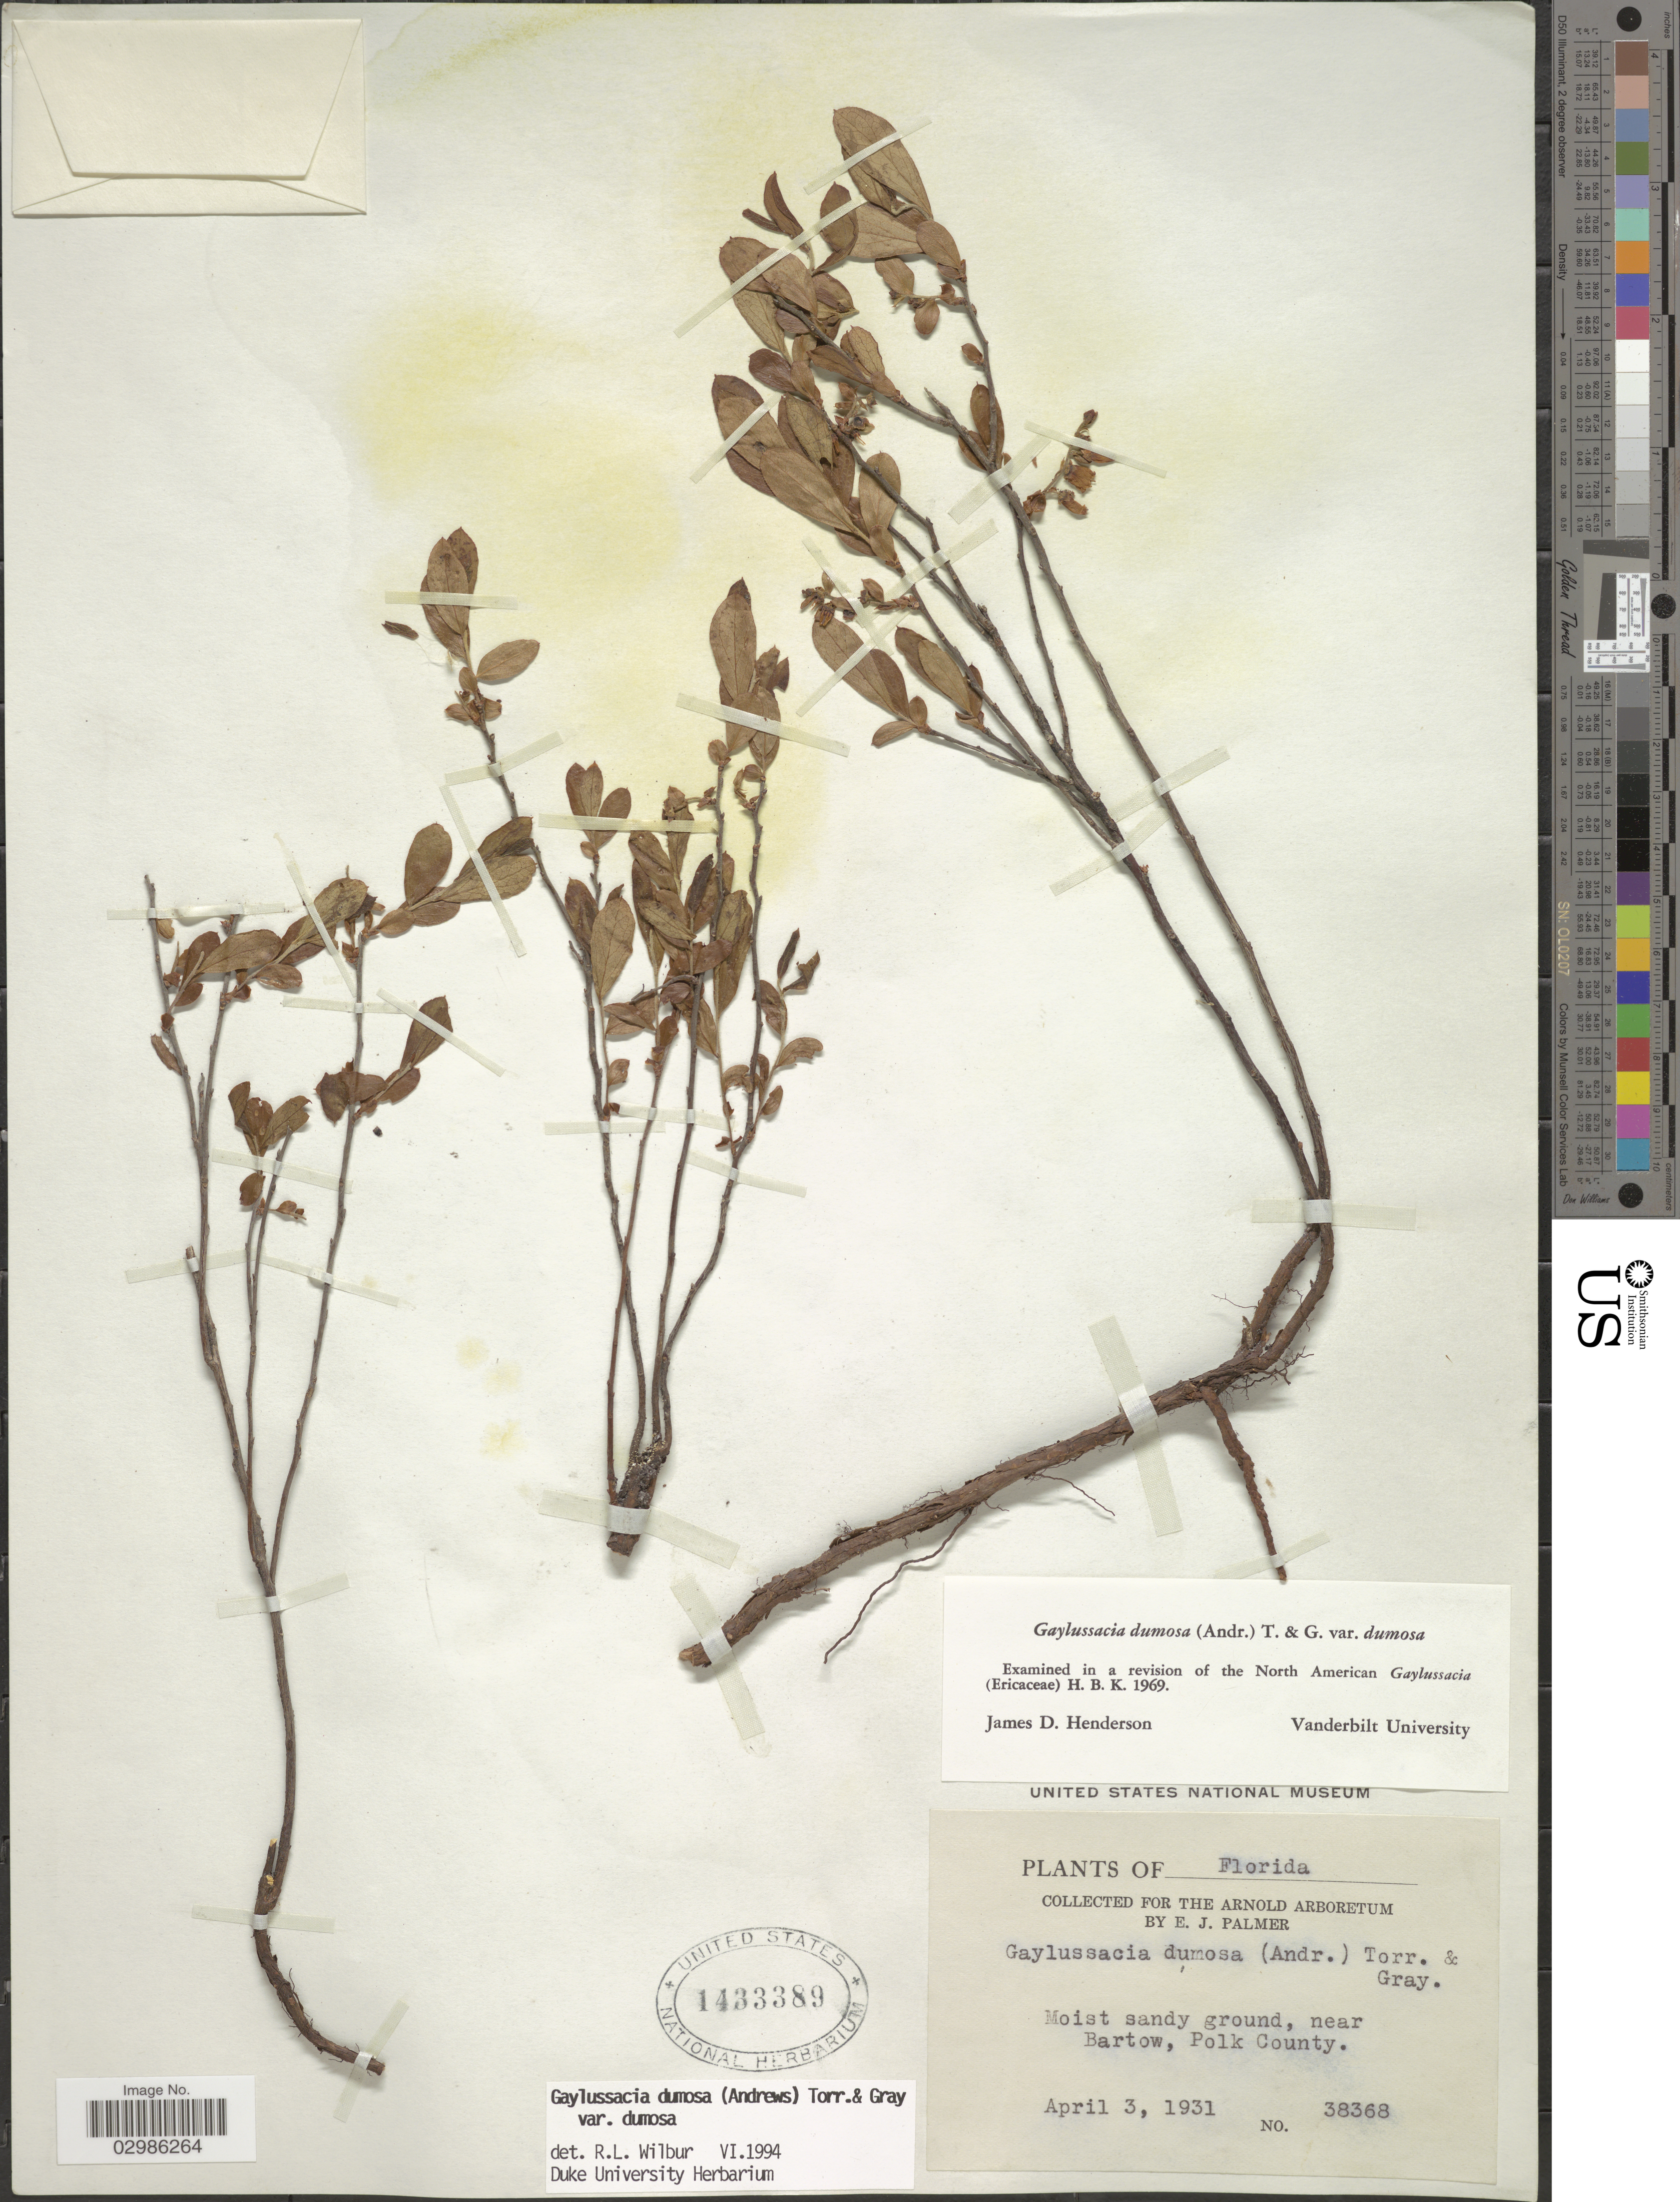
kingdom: Plantae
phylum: Tracheophyta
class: Magnoliopsida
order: Ericales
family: Ericaceae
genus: Gaylussacia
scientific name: Gaylussacia dumosa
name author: (Andrews) Torr. & A. Gray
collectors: E. J. Palmer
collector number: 38368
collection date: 1931-04-03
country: United States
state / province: Florida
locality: Near Bartow, Polk County.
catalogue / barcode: US 1433389